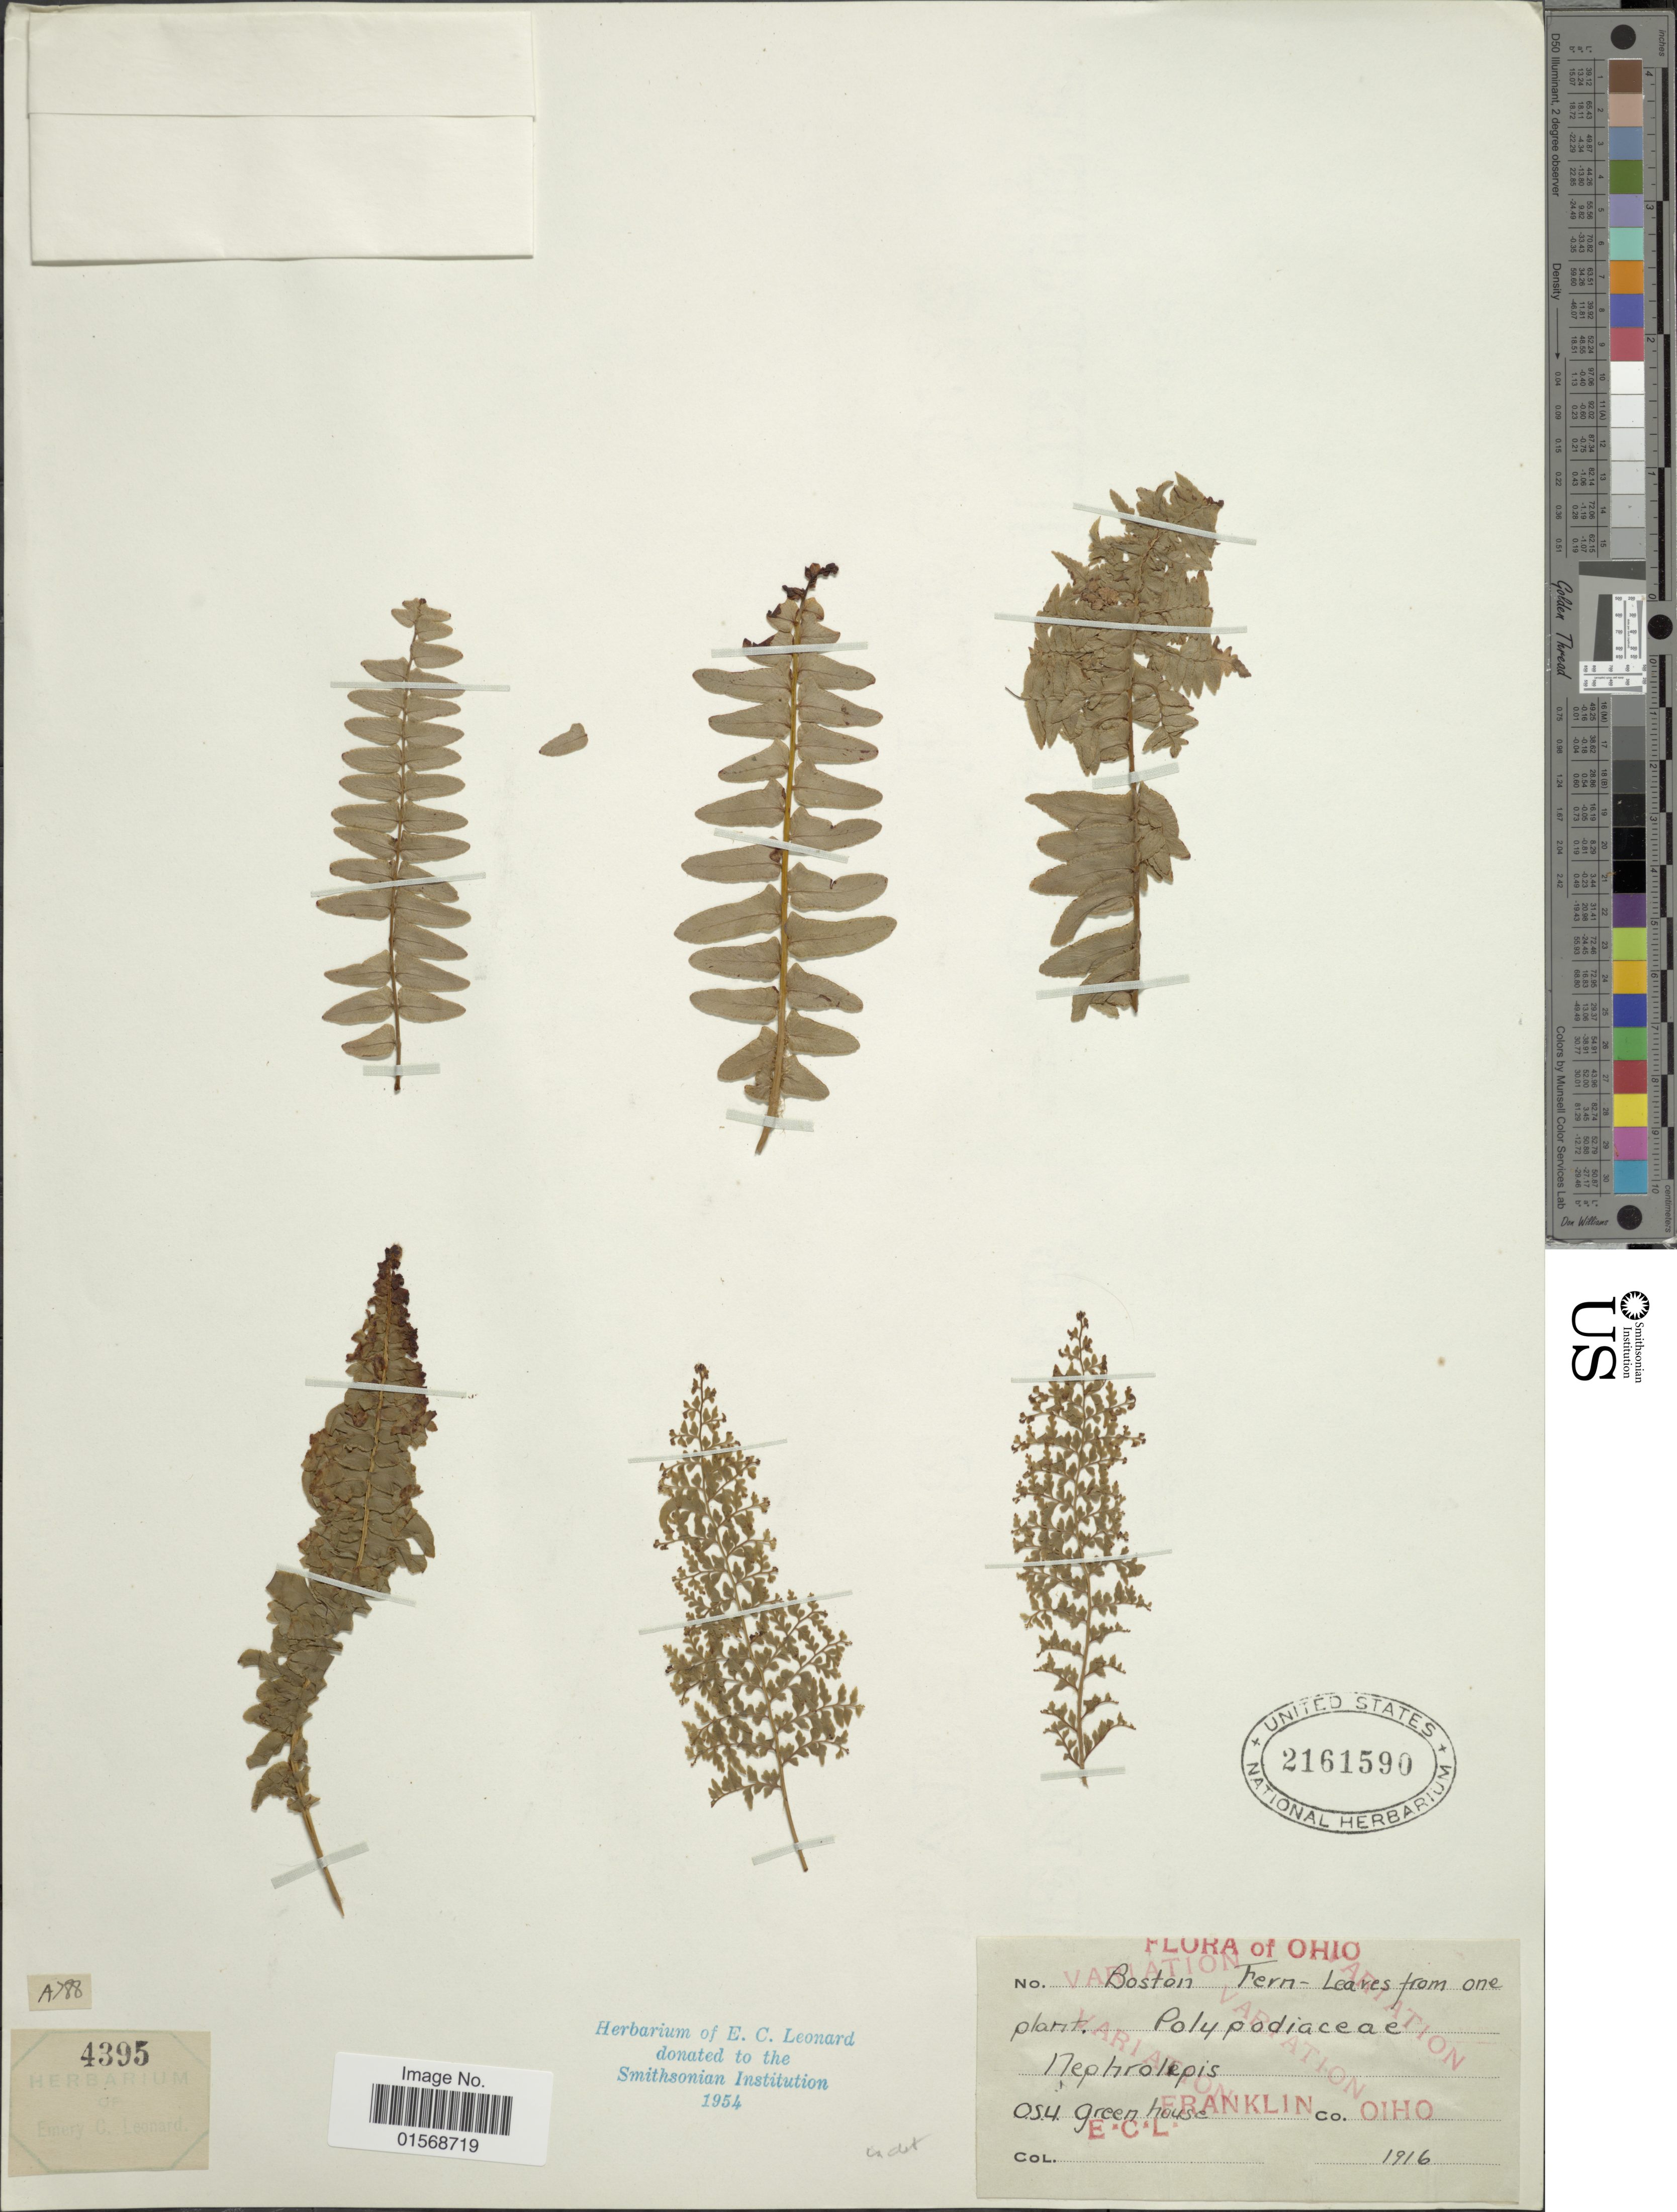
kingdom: Plantae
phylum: Tracheophyta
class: Polypodiopsida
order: Polypodiales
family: Nephrolepidaceae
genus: Nephrolepis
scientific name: Nephrolepis sp.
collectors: E. Franklin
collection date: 1916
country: United States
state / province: Ohio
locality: Boston, Ohio. , O,S.U. greenhouse,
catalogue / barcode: US 2161590